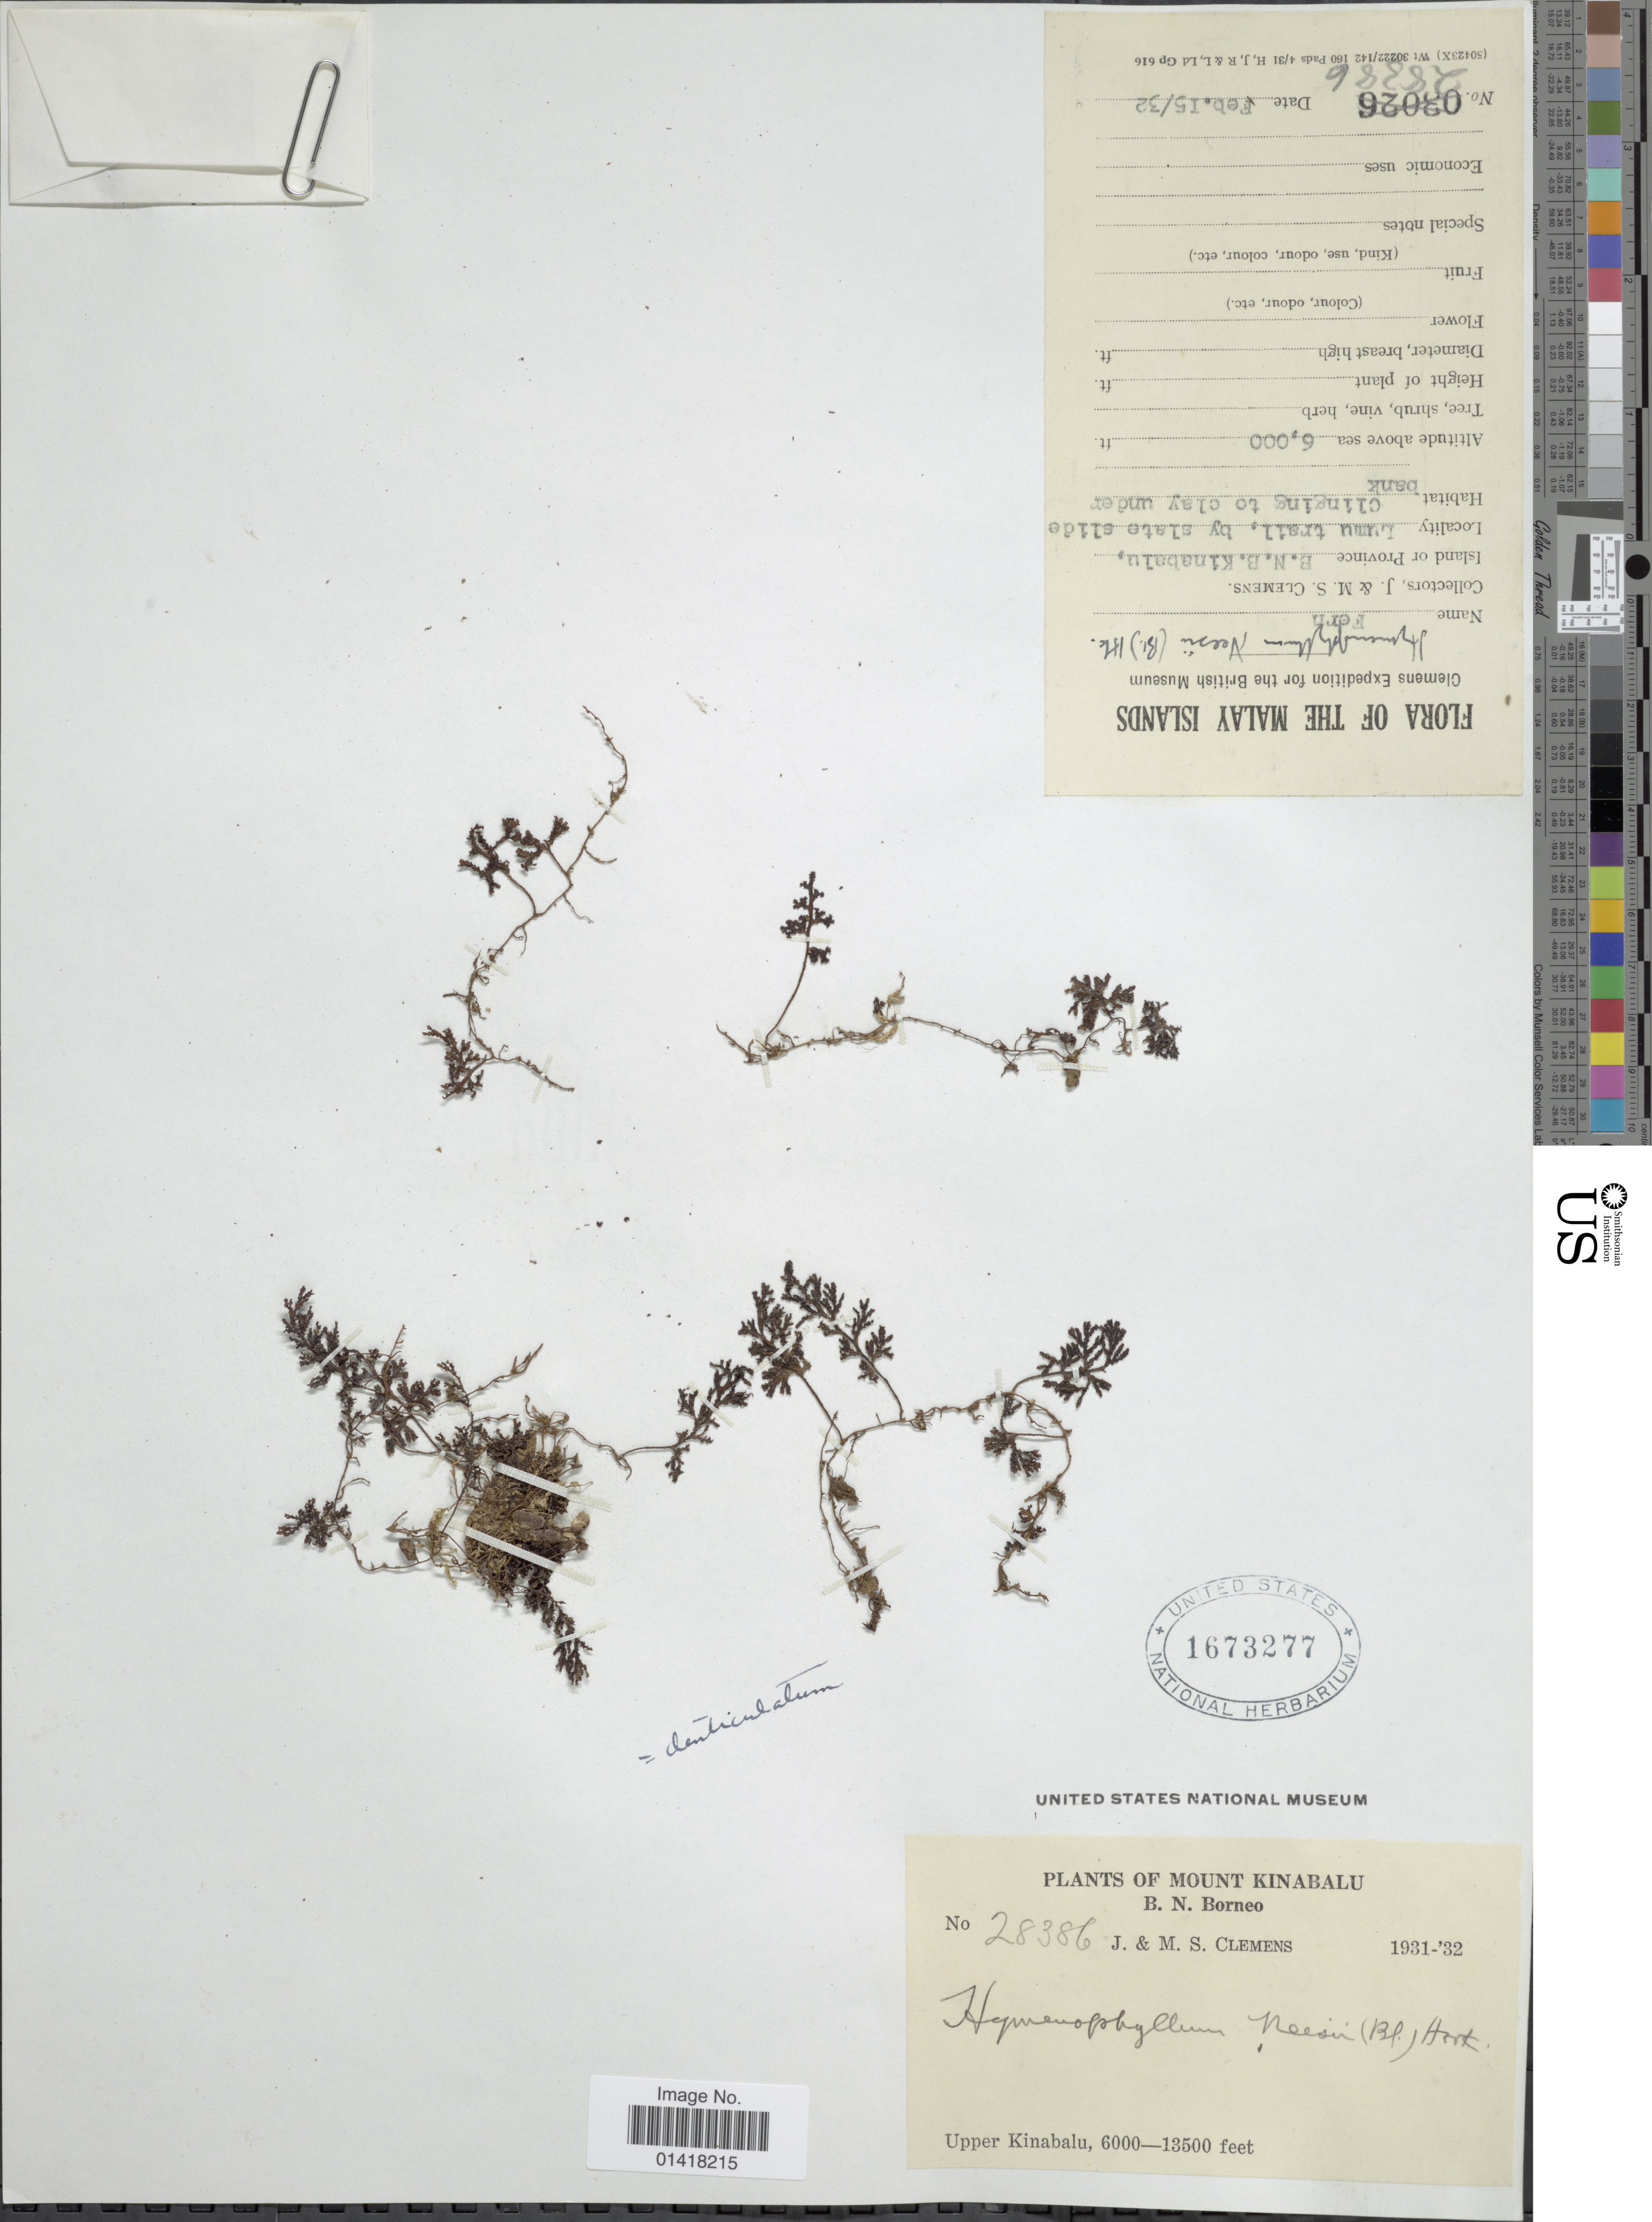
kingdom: Plantae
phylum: Tracheophyta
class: Polypodiopsida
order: Hymenophyllales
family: Hymenophyllaceae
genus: Hymenophyllum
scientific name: Hymenophyllum denticulatum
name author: Sw.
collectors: J. Clemens & M. S. Clemens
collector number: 28386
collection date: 1931/1932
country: Malaysia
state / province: Sabah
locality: Mount Kinabalu, B. N. Borneo. Upper Kinabalu. Maley Islands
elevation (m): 1829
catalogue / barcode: US 1673277